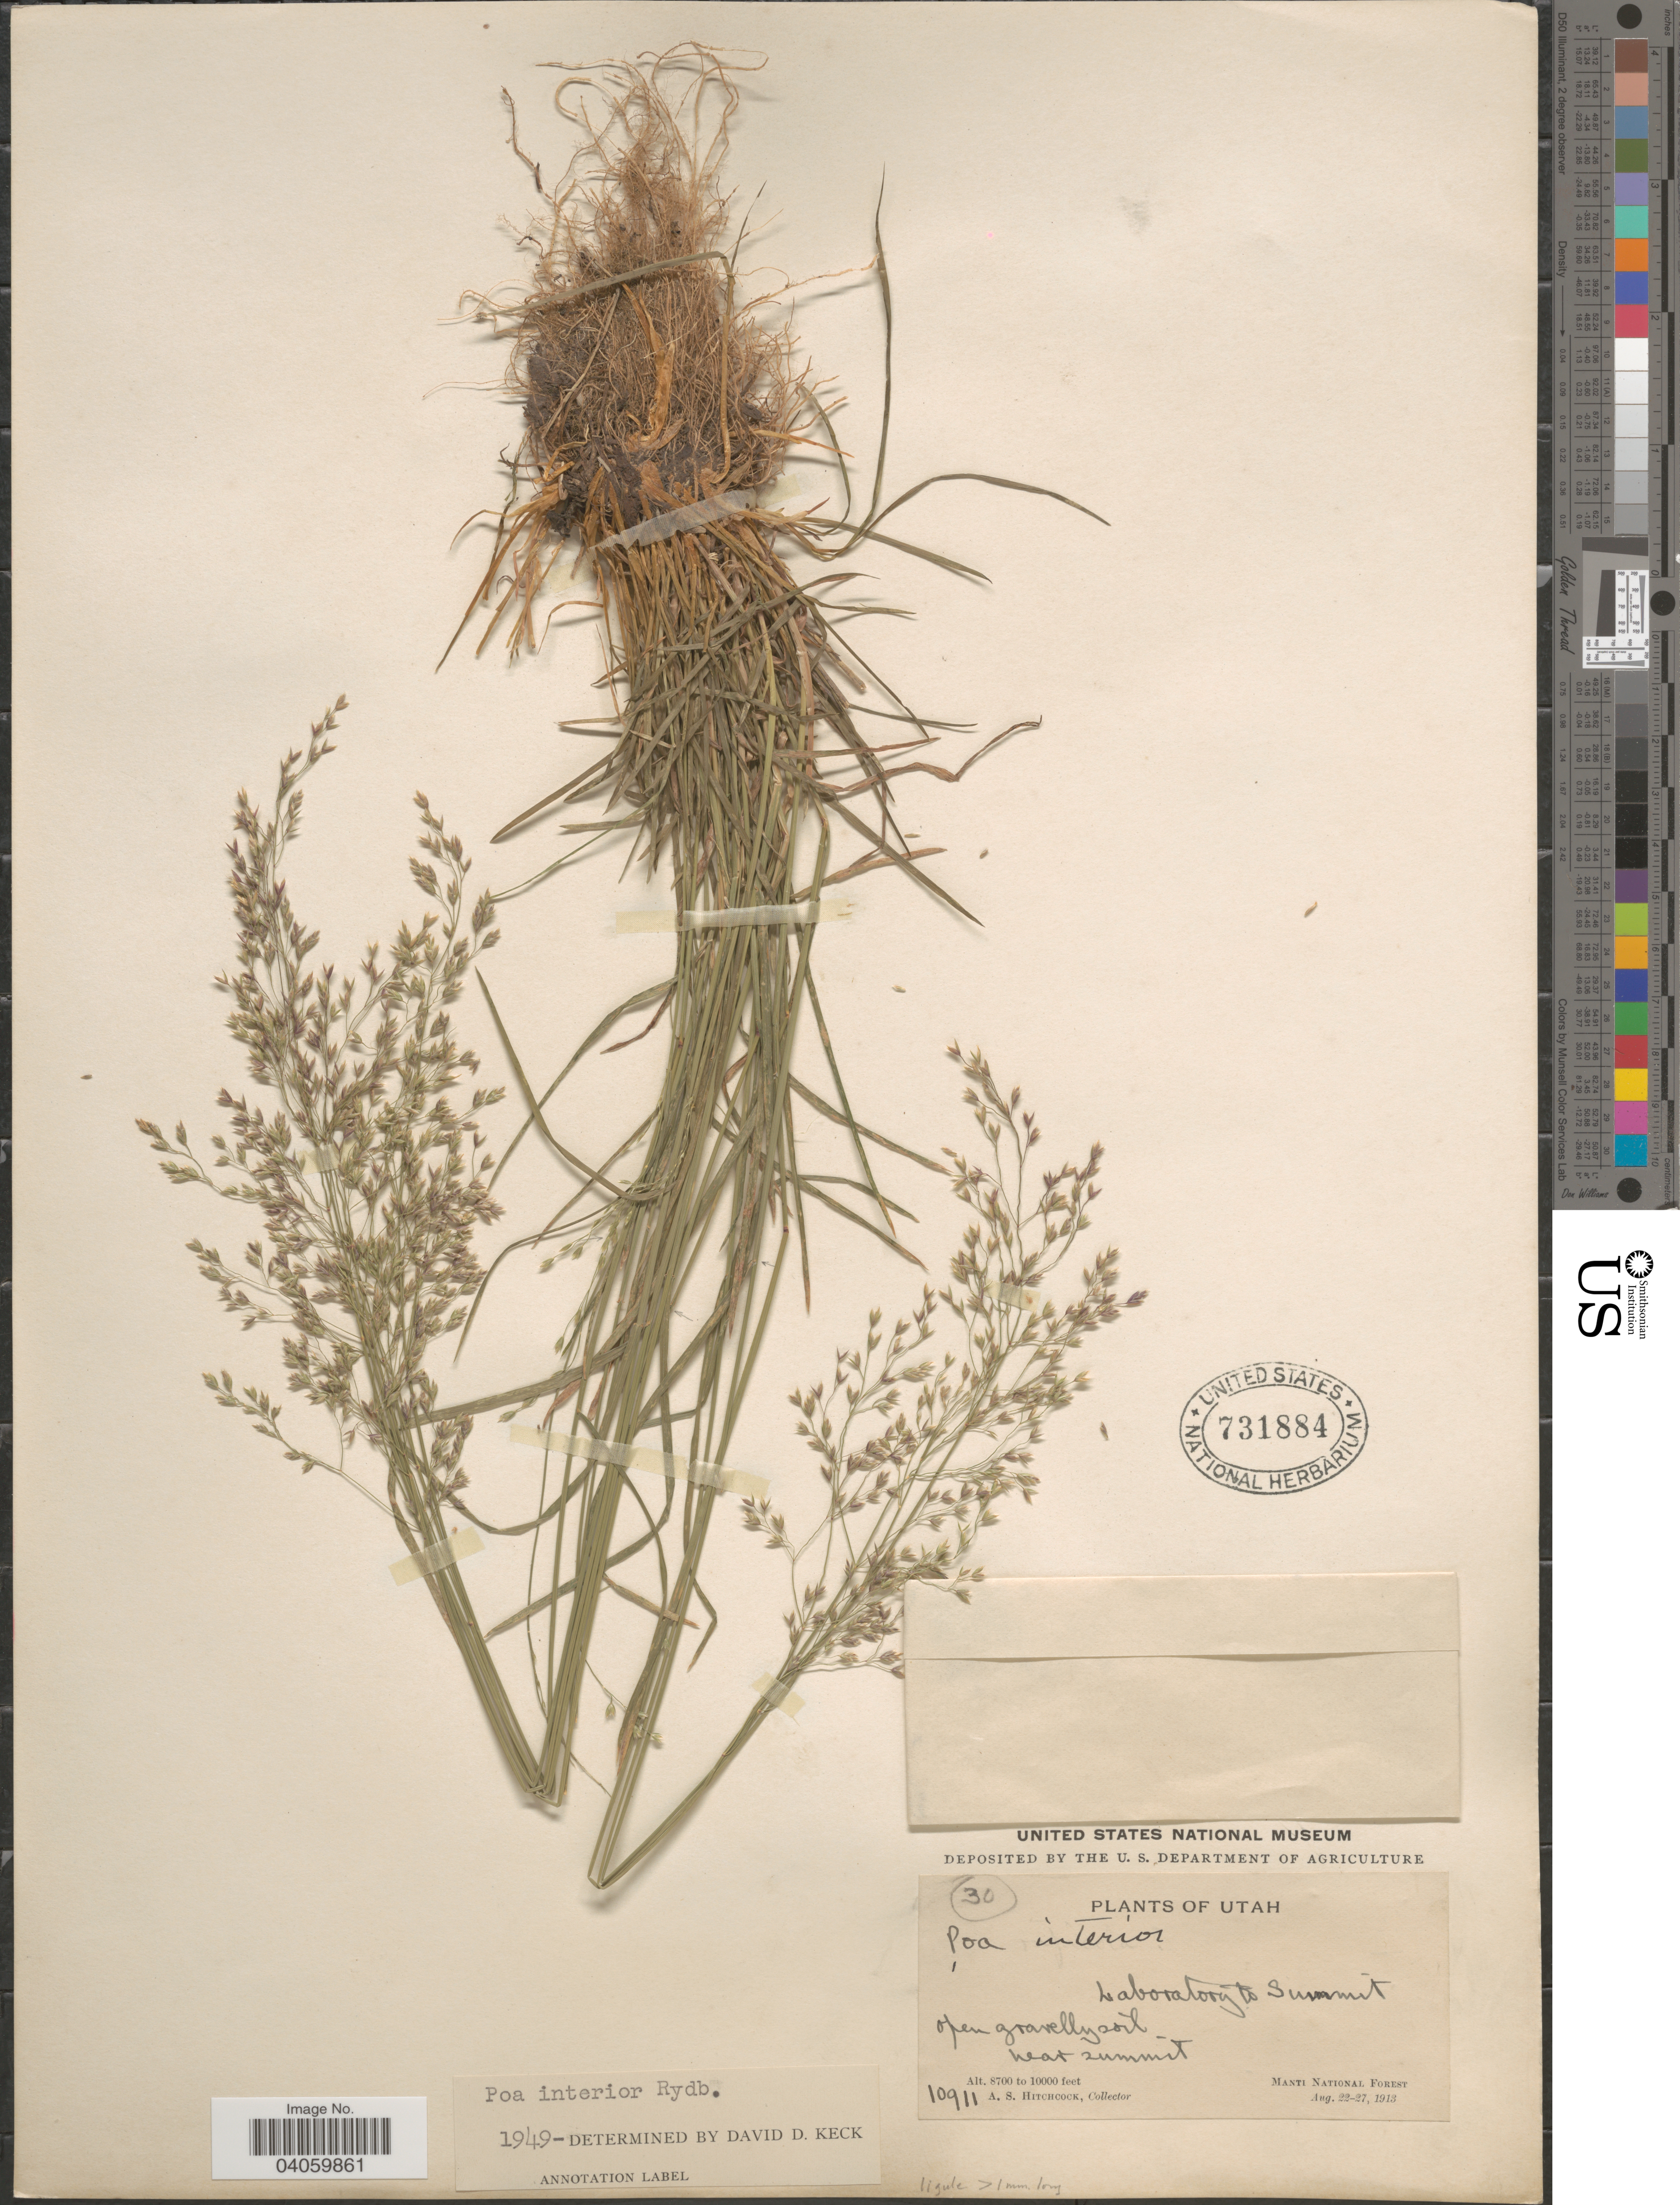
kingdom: Plantae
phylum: Tracheophyta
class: Liliopsida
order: Poales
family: Poaceae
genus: Poa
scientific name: Poa interior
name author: Rydb.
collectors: A. S. Hitchcock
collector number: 10911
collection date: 1913-08-22/1913-08-27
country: United States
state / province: Utah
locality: Laboratory to Summit. Open gravelly soil near summit. Manti National Forest.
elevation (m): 2652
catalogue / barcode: US 731884